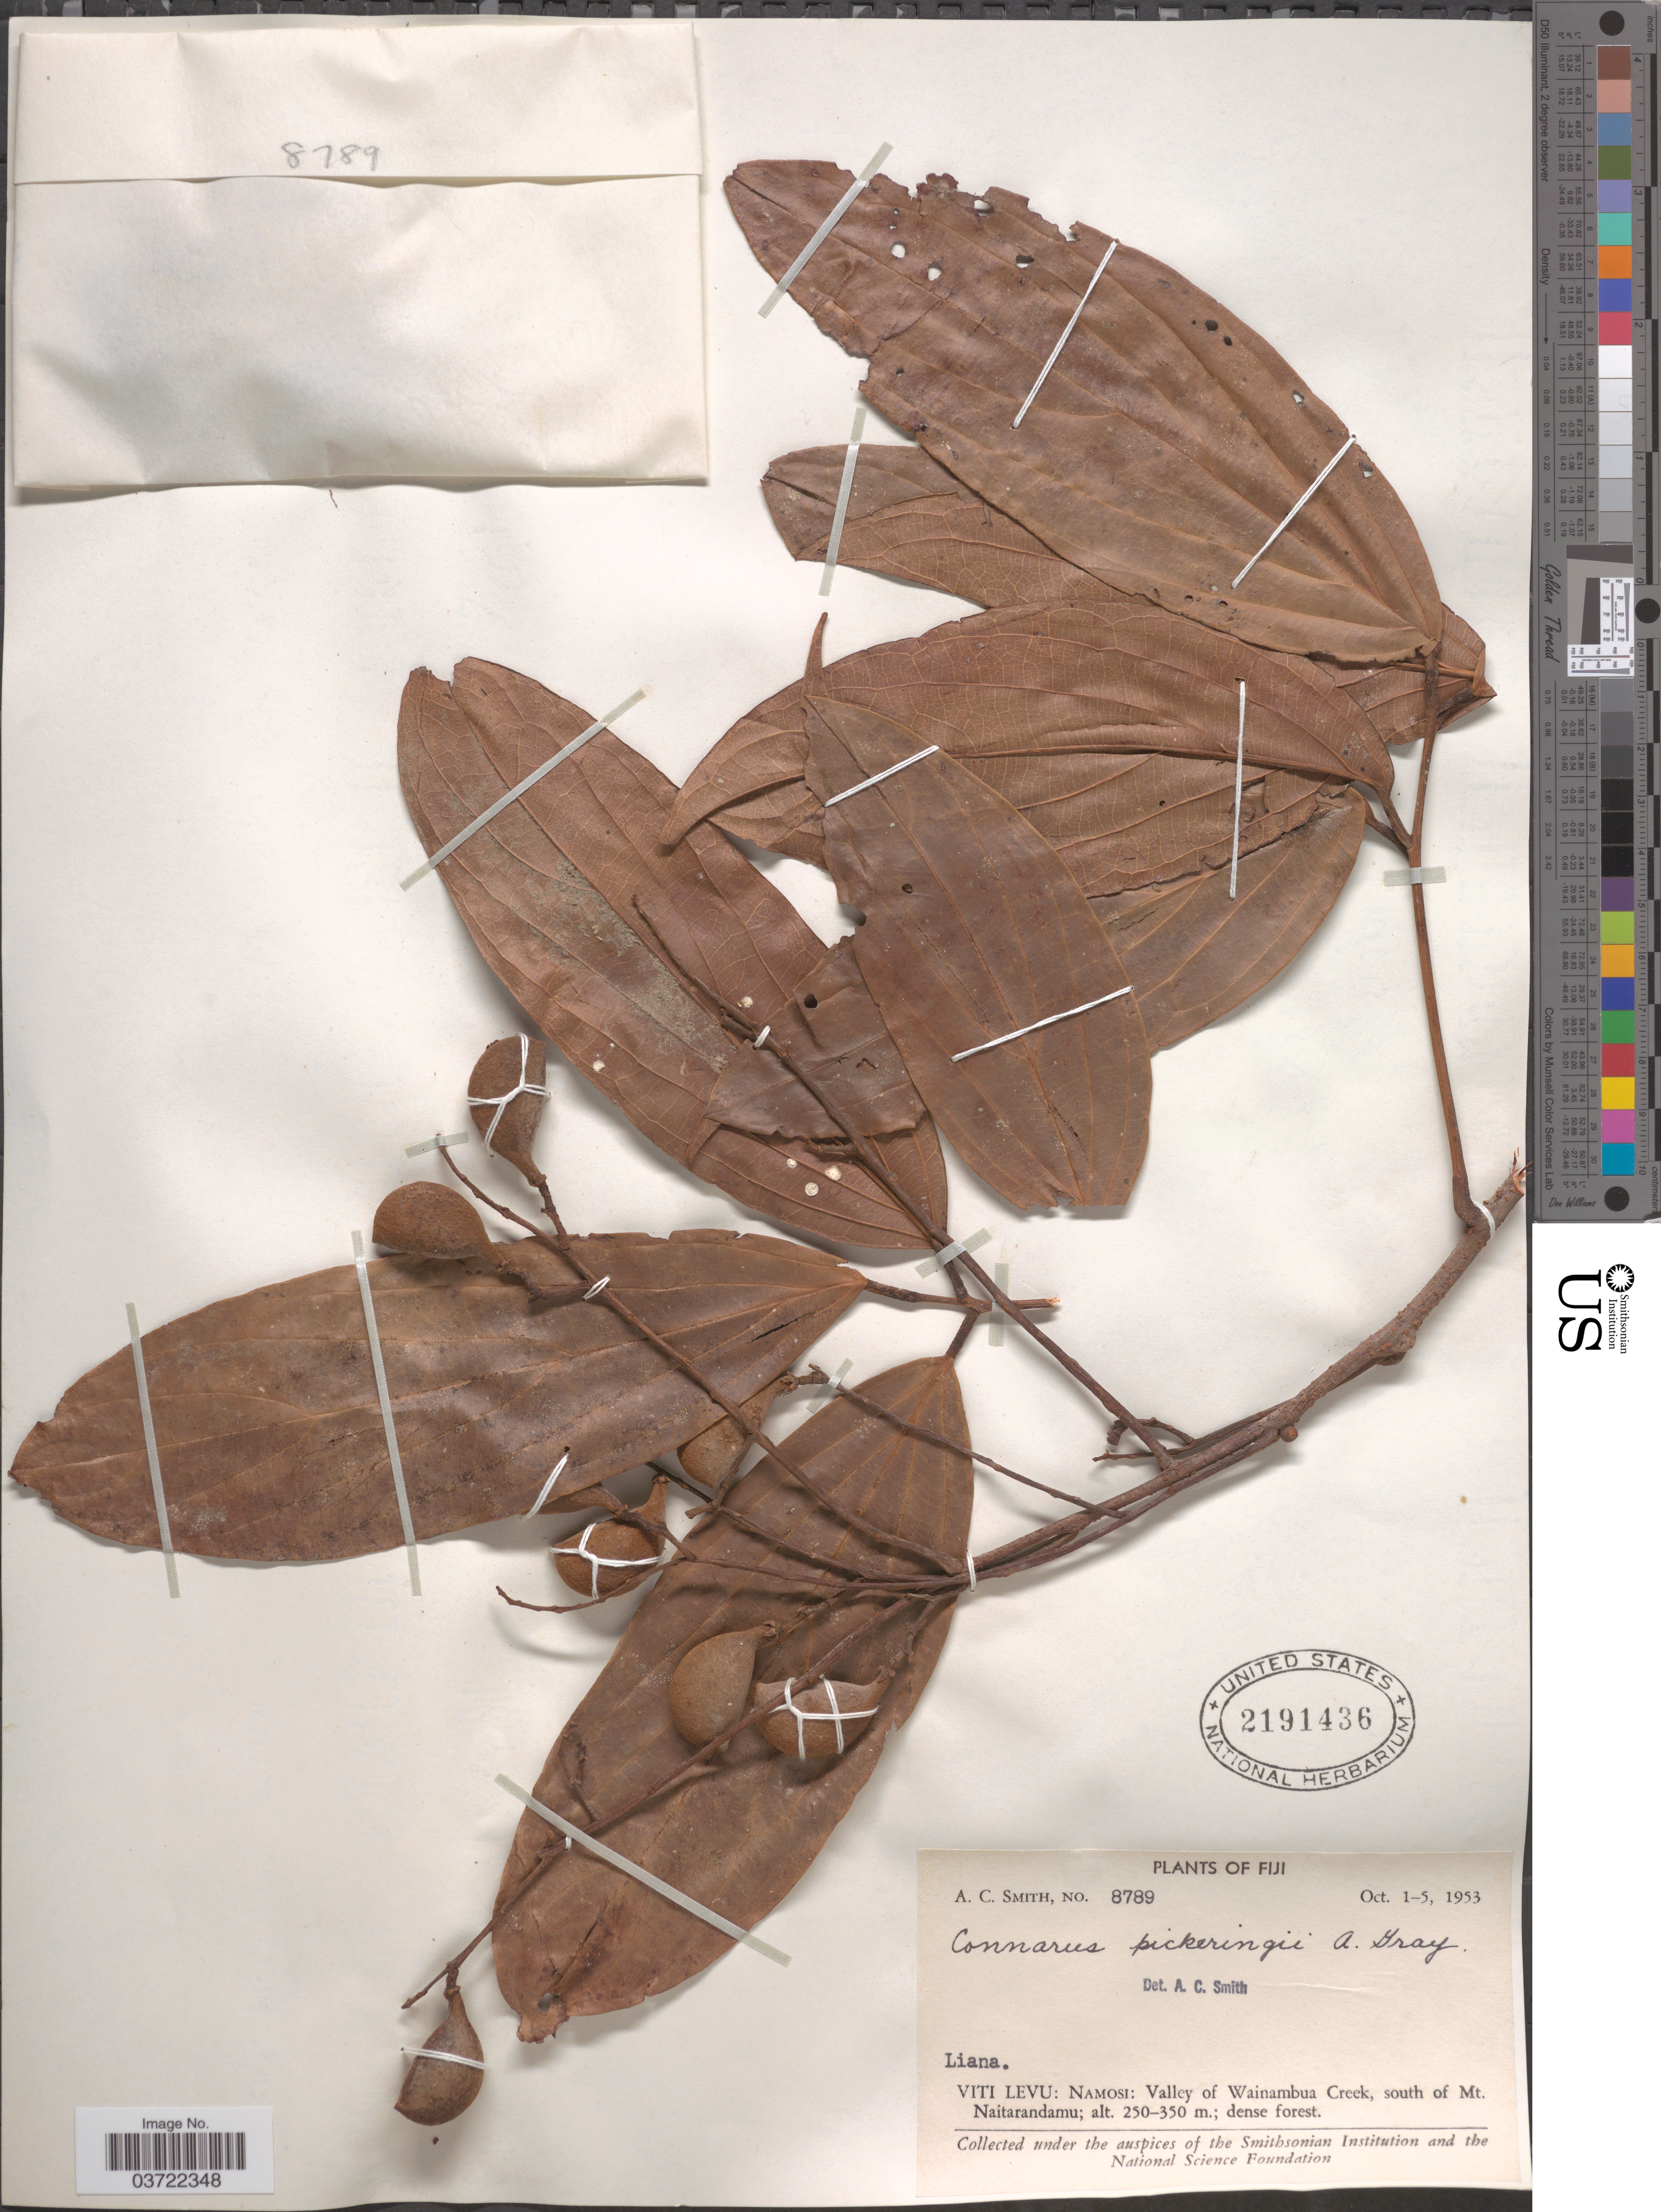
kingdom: Plantae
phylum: Tracheophyta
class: Magnoliopsida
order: Oxalidales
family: Connaraceae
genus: Connarus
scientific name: Connarus pickeringii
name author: A. Gray in Wilkes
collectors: A. C. Smith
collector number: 8789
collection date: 1953-10-01/1953-10-05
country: Fiji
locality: Viti Levu: Namosi: Valley of Wainambua Creek, south of Mt. Naitarandamu.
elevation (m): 250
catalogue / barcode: US 2191436